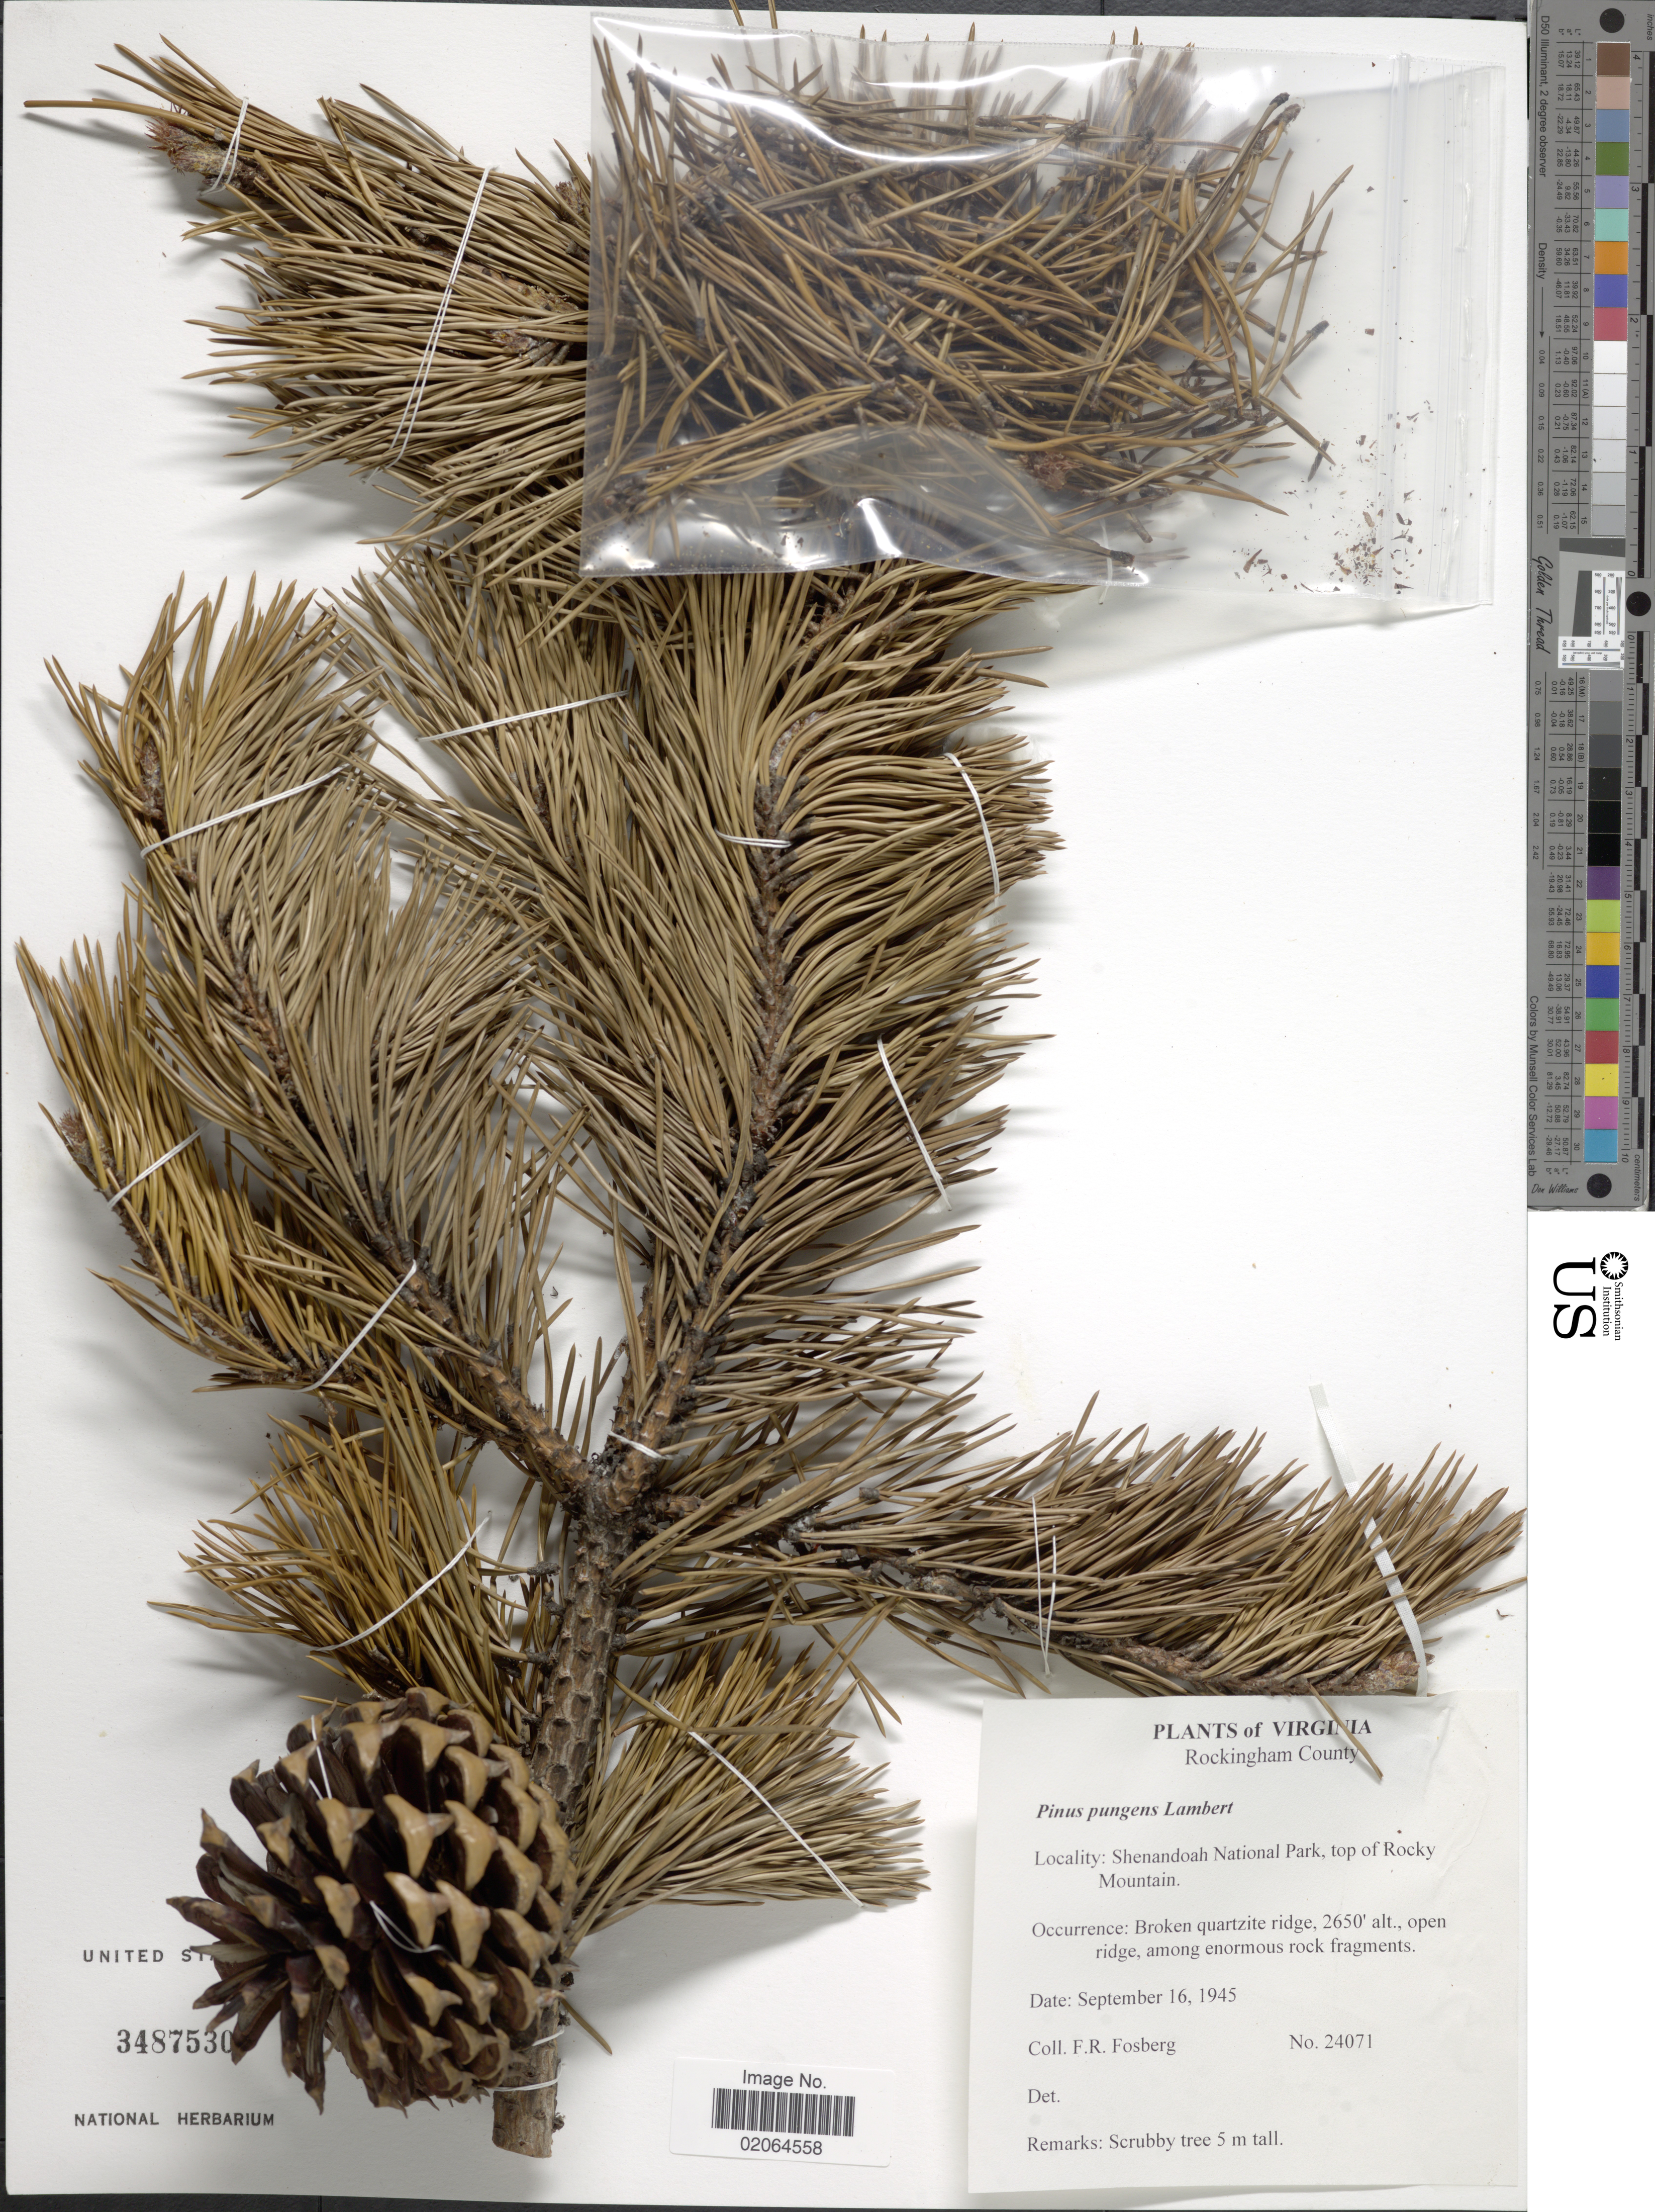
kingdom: Plantae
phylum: Tracheophyta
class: Pinopsida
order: Pinales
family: Pinaceae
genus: Pinus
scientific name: Pinus pungens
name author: Lamb.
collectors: F. R. Fosberg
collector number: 24071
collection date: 1945-09-16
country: United States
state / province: Virginia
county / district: Shenandoah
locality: Virginia, Rockingham County. Shenandoah National Park, top of rocky Mountain.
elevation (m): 808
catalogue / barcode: US 3487530